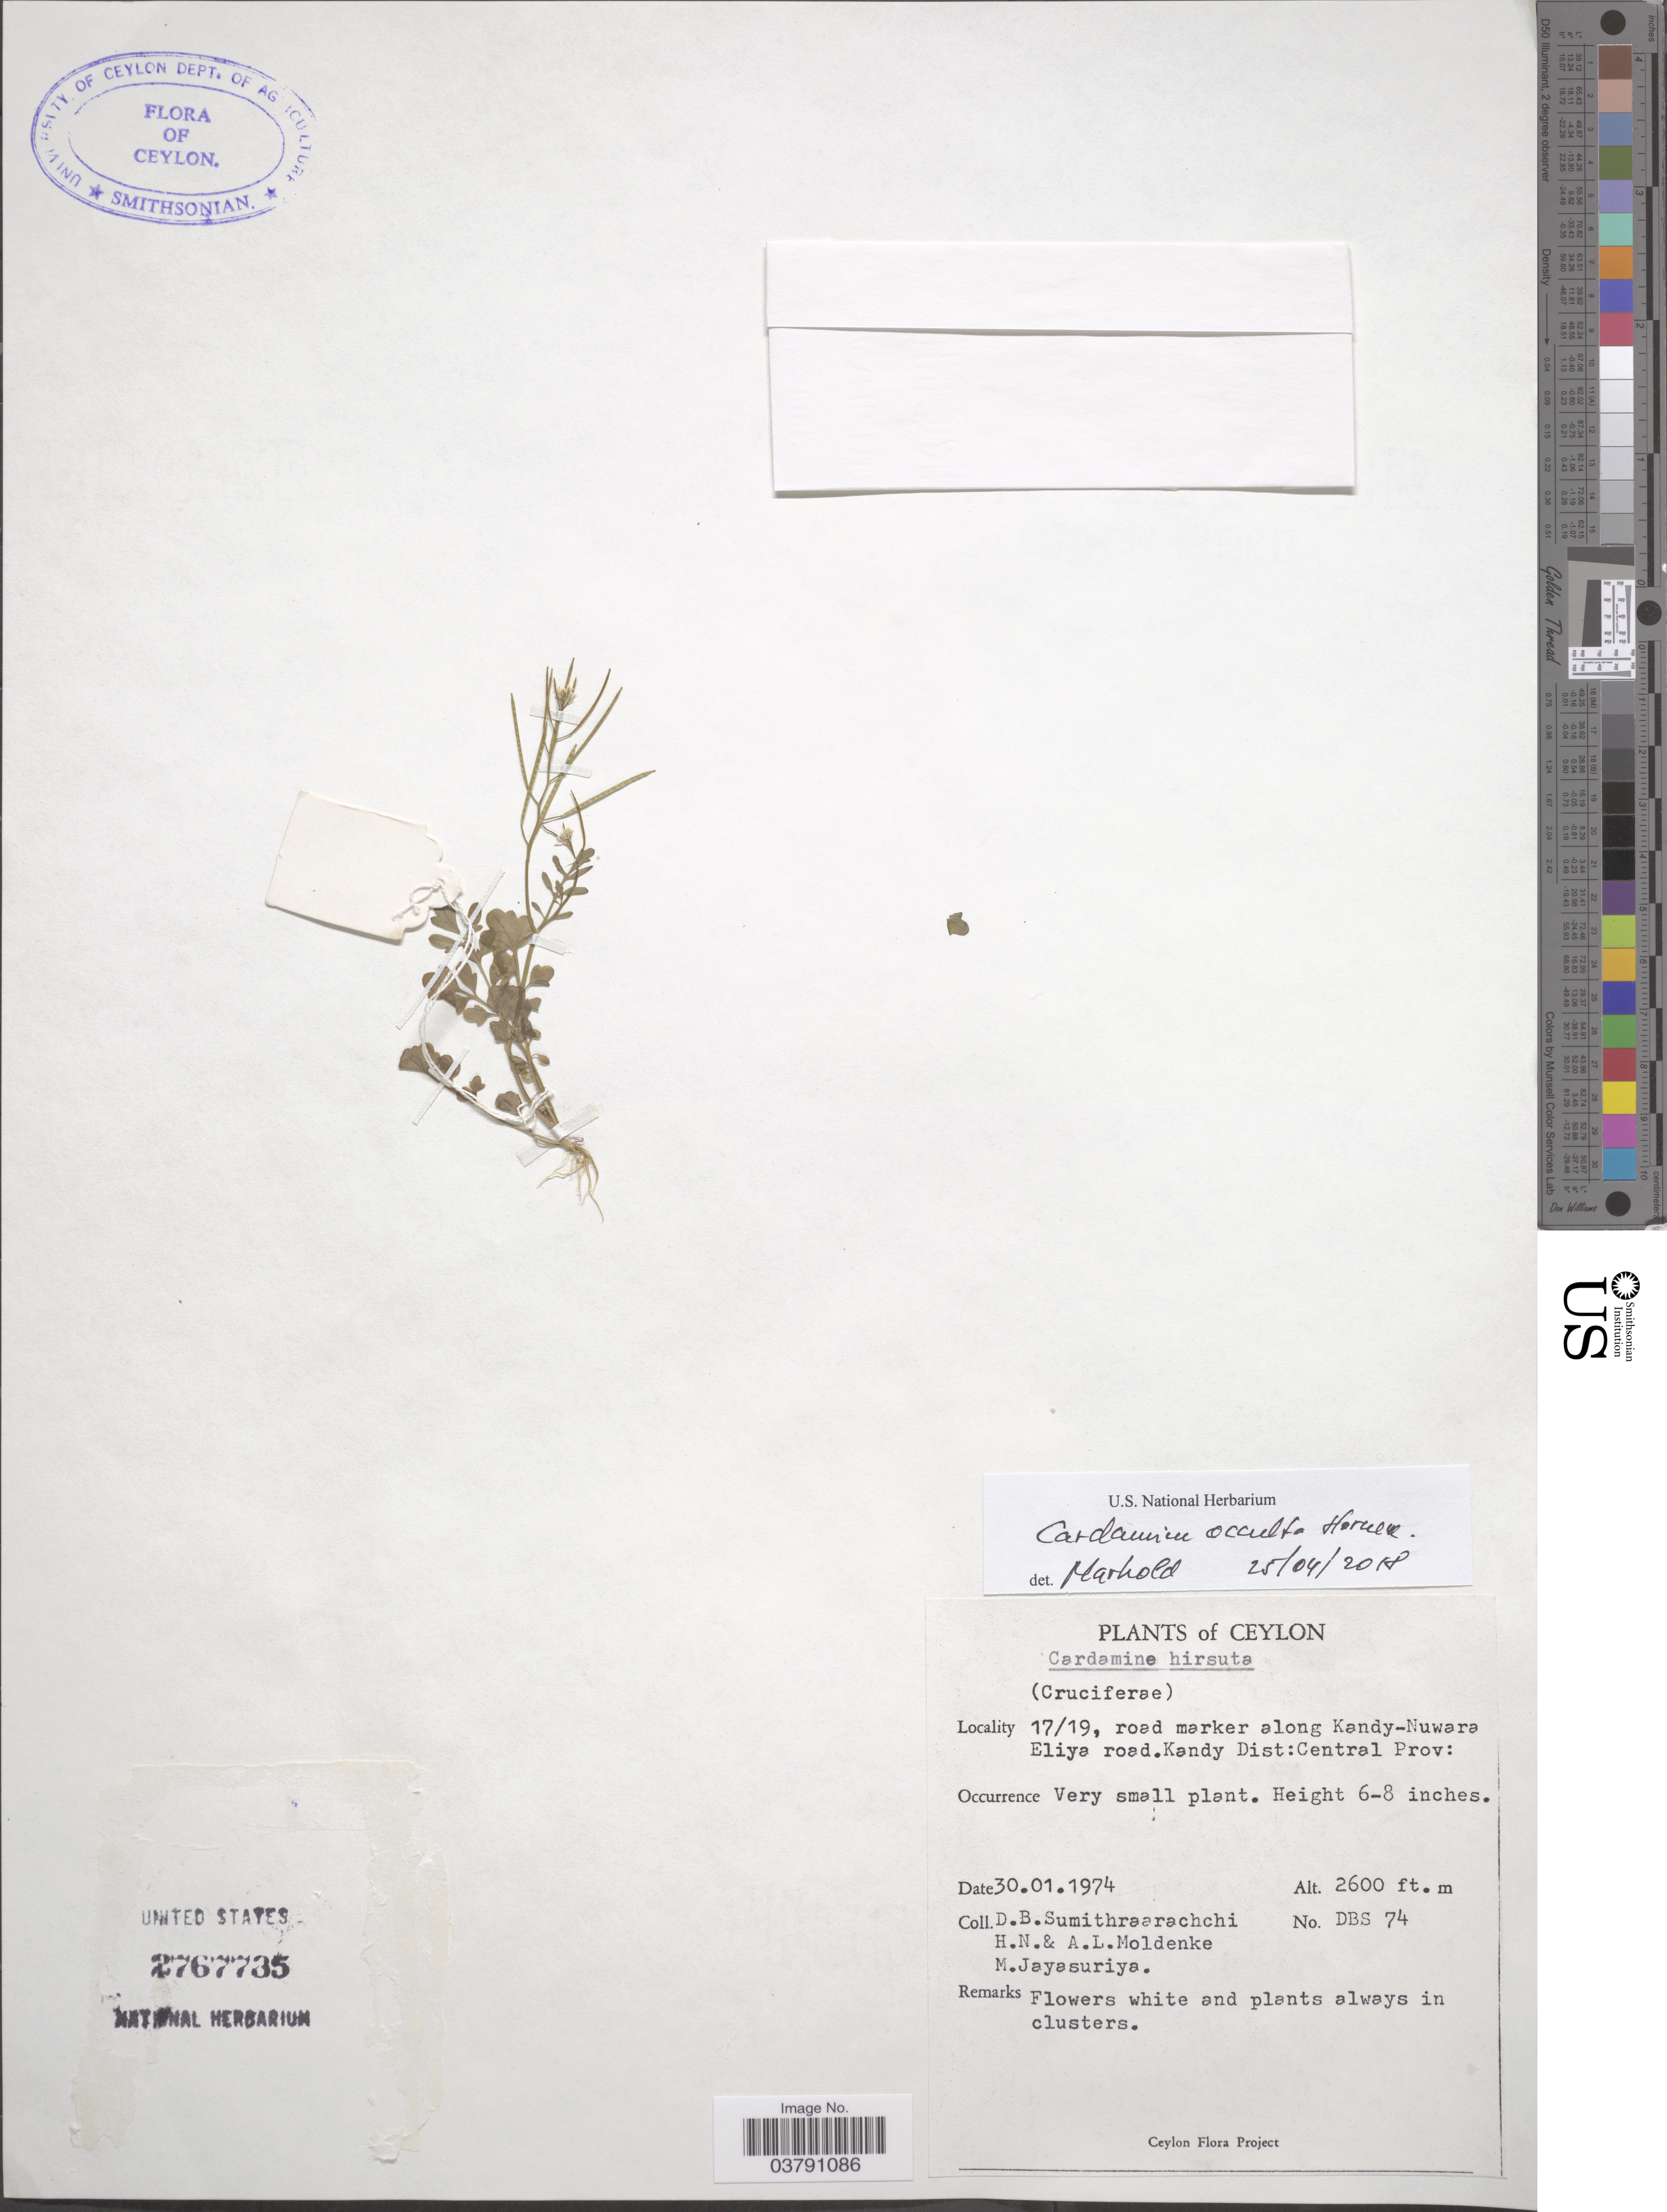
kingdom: Plantae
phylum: Tracheophyta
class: Magnoliopsida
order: Brassicales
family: Brassicaceae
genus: Cardamine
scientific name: Cardamine occulta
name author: Hornem.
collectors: D. B. Sumithraarachchi, H. N. Moldenke, A. L. Moldenke & M. Jayasuriya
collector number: DBS 74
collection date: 1974-01-30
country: Sri Lanka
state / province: Central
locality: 17/19, road marker along Kandy-Nuwara Eliya road. Kandy Dist.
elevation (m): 792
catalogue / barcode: US 2767735